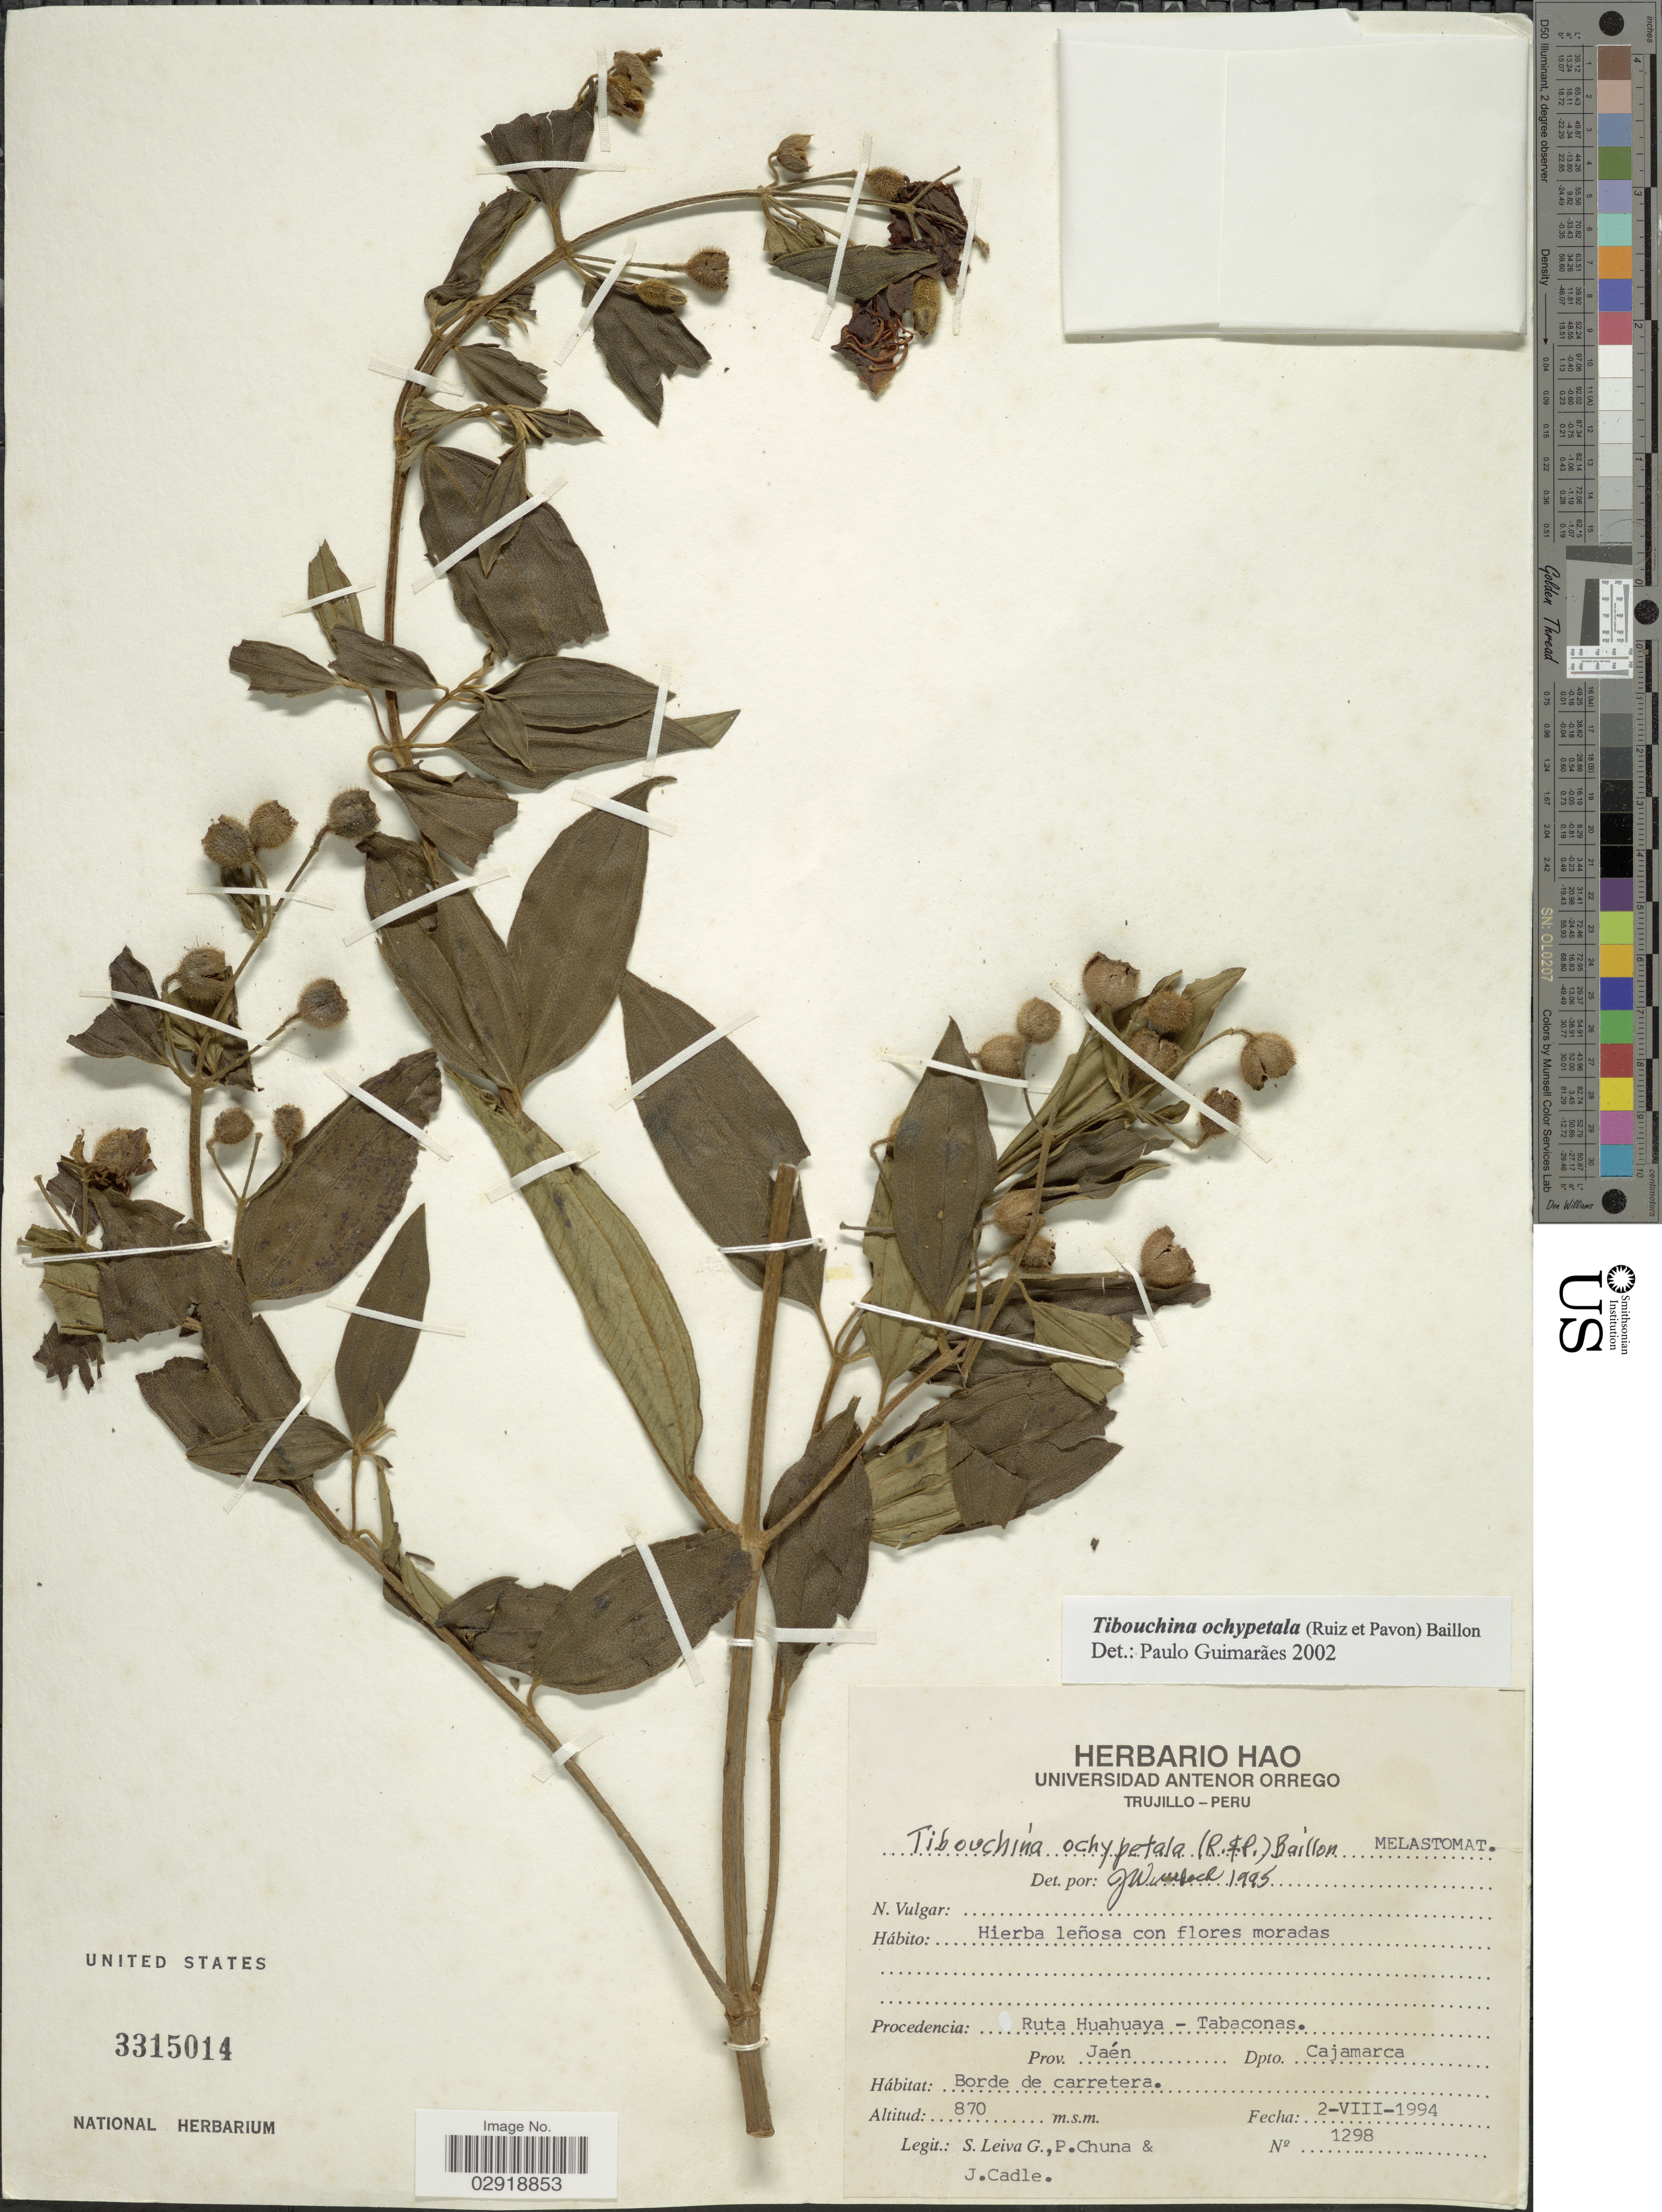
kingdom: Plantae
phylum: Tracheophyta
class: Magnoliopsida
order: Myrtales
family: Melastomataceae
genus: Pleroma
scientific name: Pleroma ochypetalum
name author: (Ruiz & Pav.) D. Don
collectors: S. Leiva G., P. Chuna & J. Cadle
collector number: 1298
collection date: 1994-08-02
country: Peru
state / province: Cajamarca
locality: Ruta Huahuaya - Tabaconas. Prov. Jaén. Dpto. Cajamarca.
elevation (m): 870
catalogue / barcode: US 3315014